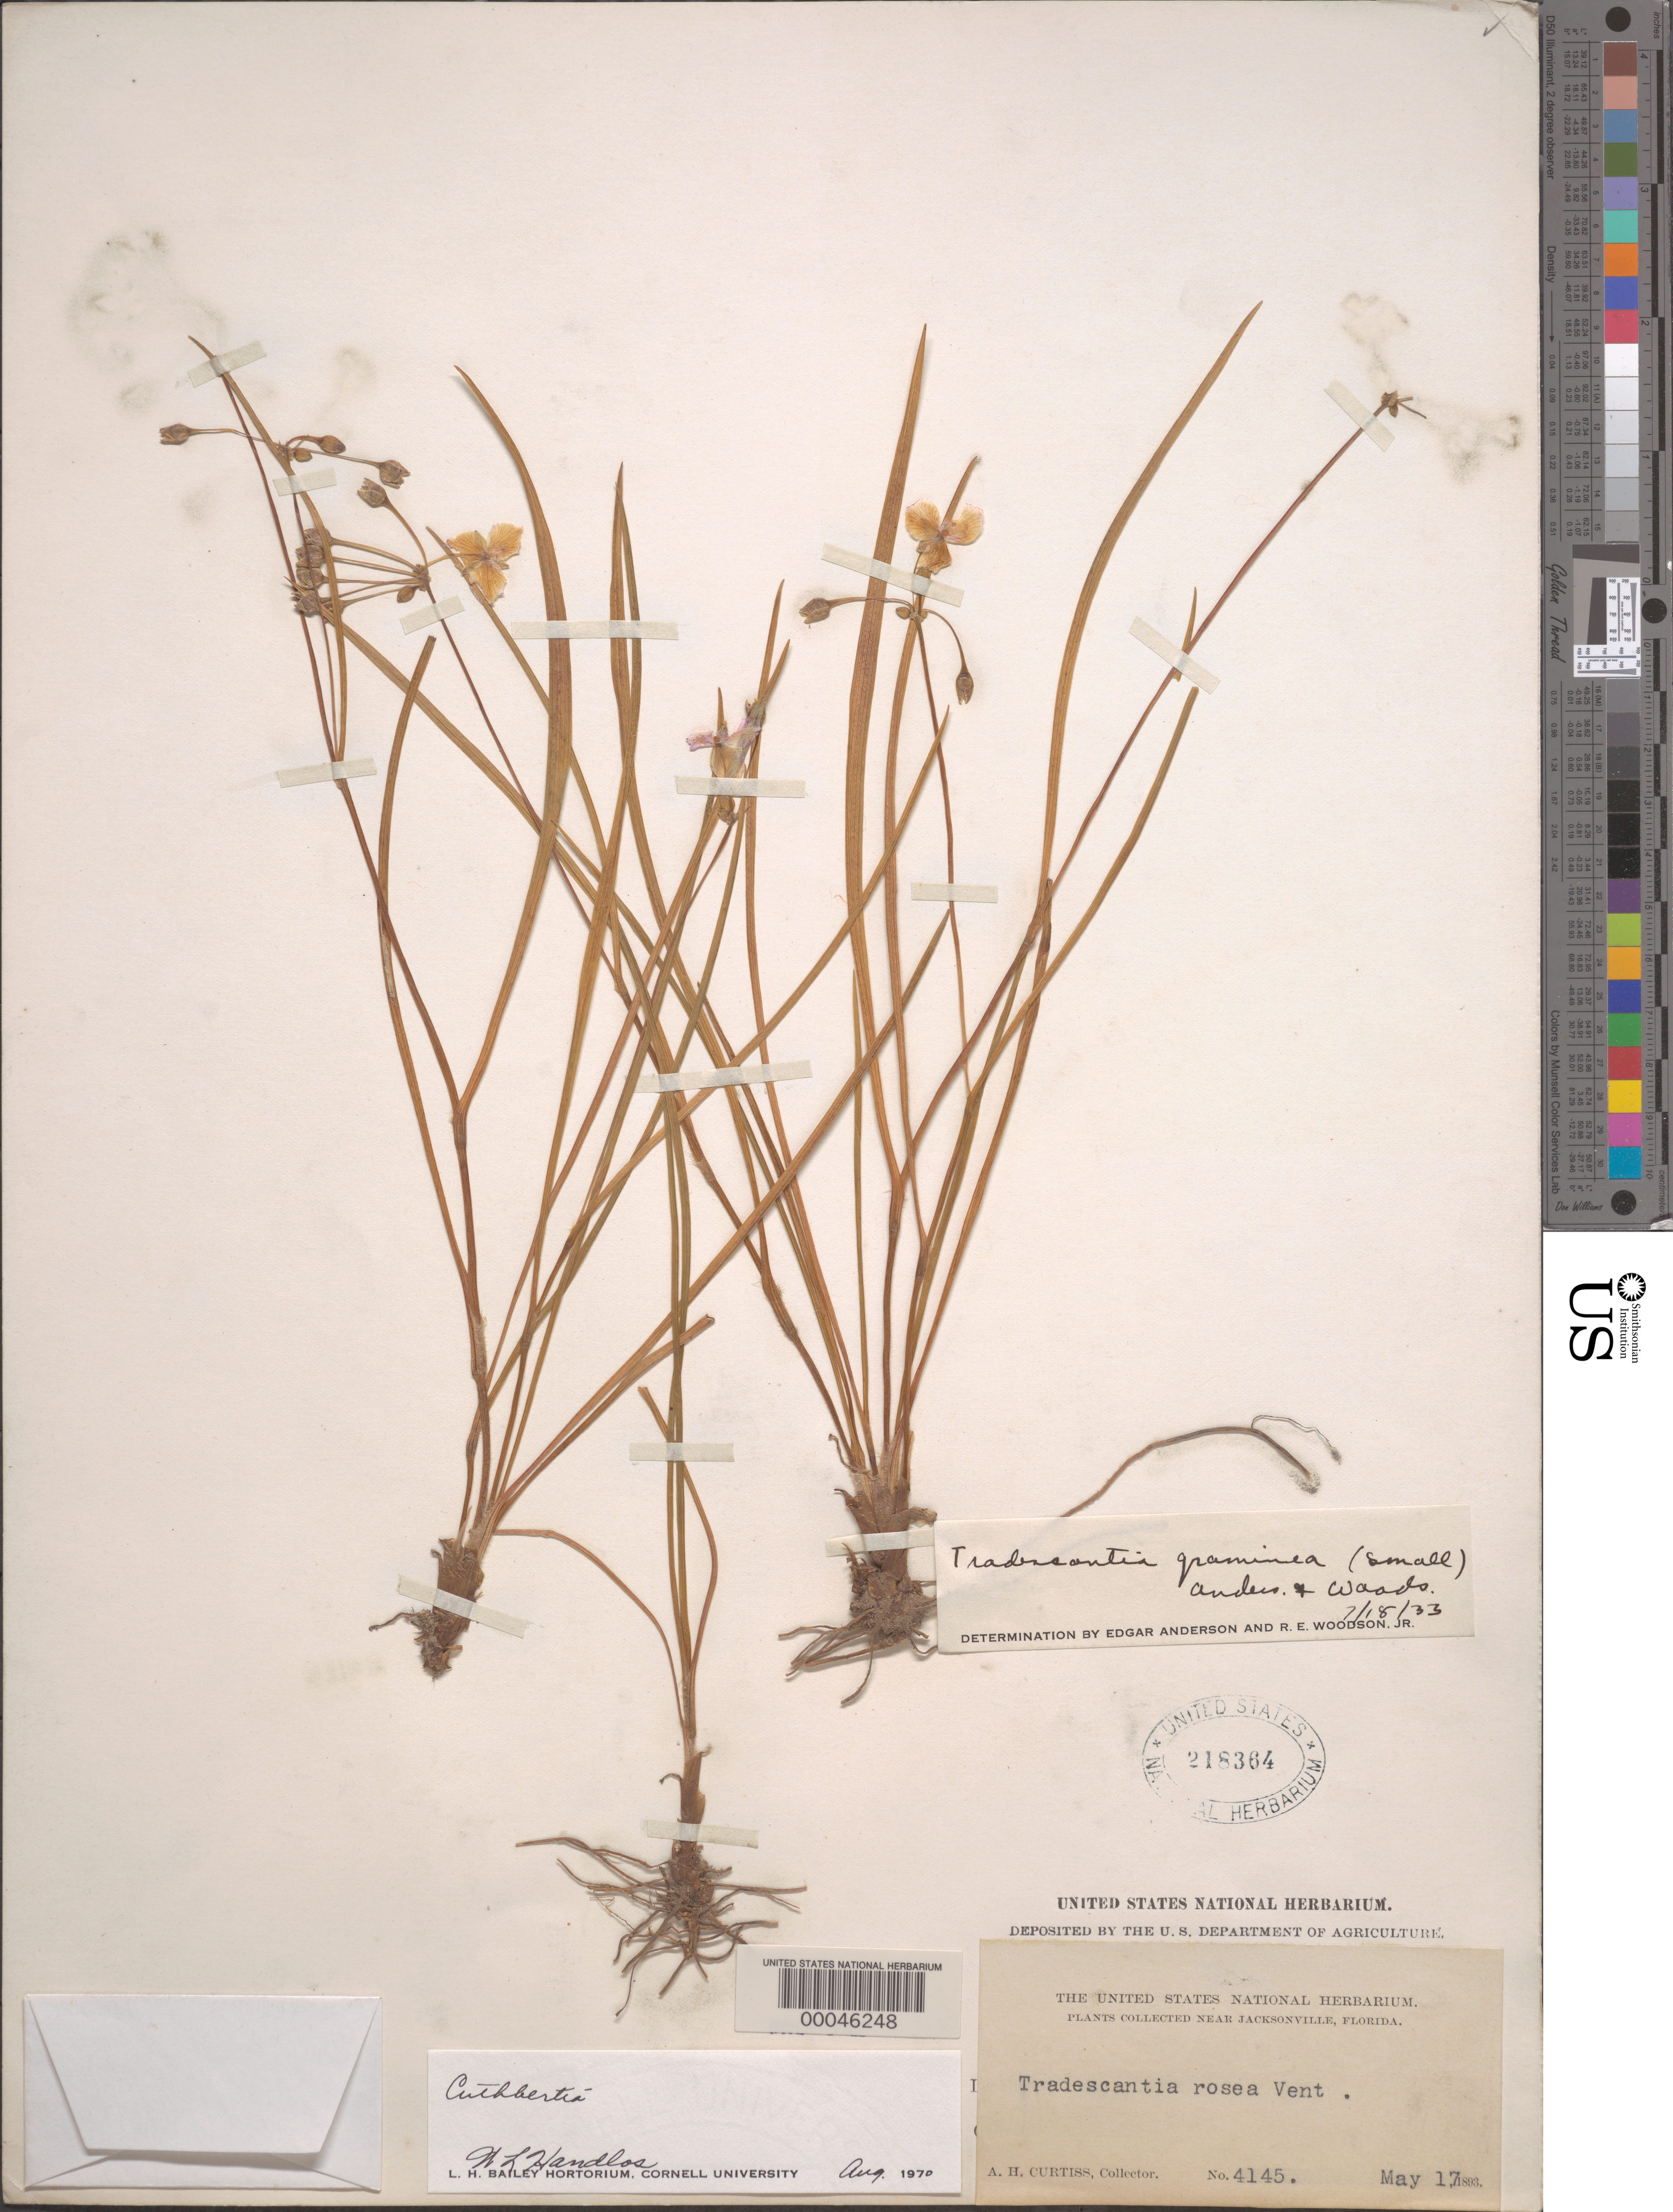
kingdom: Plantae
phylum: Tracheophyta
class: Liliopsida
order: Commelinales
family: Commelinaceae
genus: Cuthbertia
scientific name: Cuthbertia graminea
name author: Small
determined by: Strong, Mark T., (BOT), Smithsonian Institution - National Museum of Natural History (UNITED STATES)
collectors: A. H. Curtiss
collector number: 4145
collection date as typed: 17 May 1893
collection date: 1893-05-17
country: United States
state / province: Florida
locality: Jacksonville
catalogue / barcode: US 218364